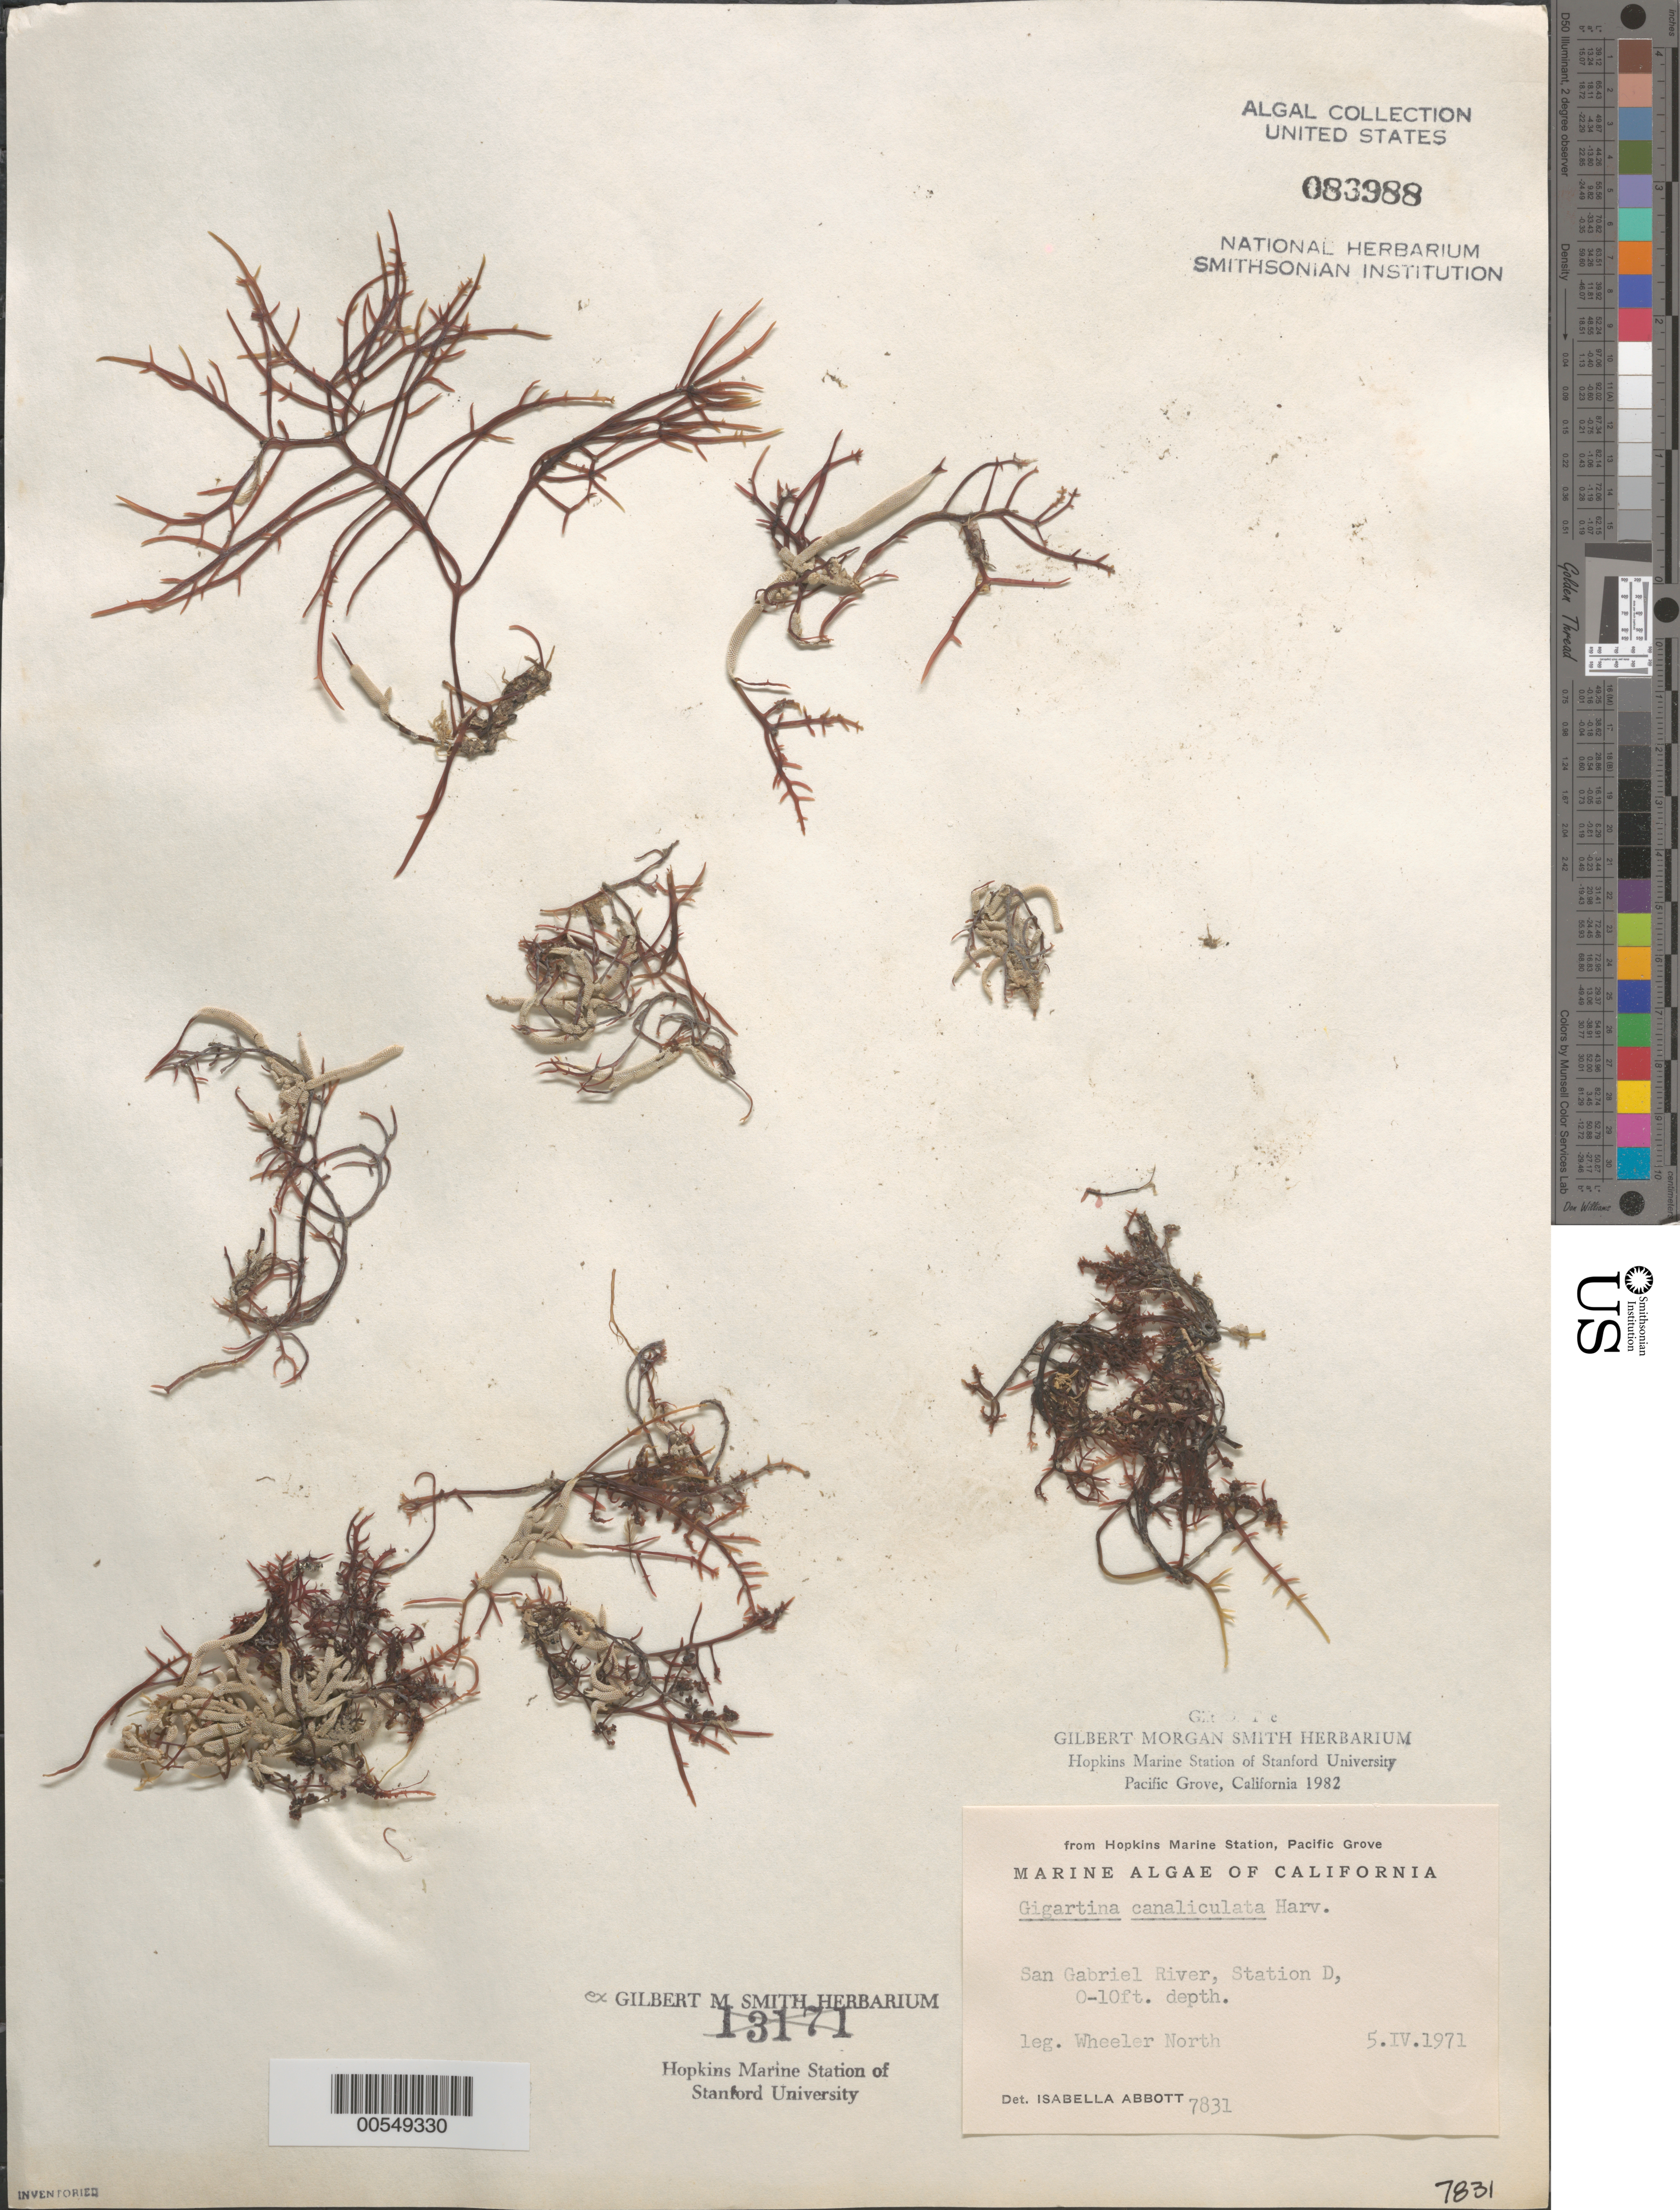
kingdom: Plantae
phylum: Rhodophyta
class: Florideophyceae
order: Gigartinales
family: Gigartinaceae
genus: Chondracanthus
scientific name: Chondracanthus canaliculatus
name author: (Harv.) Guiry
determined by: Algae name updating Project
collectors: W. North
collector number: IAA 7831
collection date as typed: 05 Apr 1971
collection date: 1971-04-05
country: United States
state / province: California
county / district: Los Angeles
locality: San Gabriel River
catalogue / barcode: US 83988